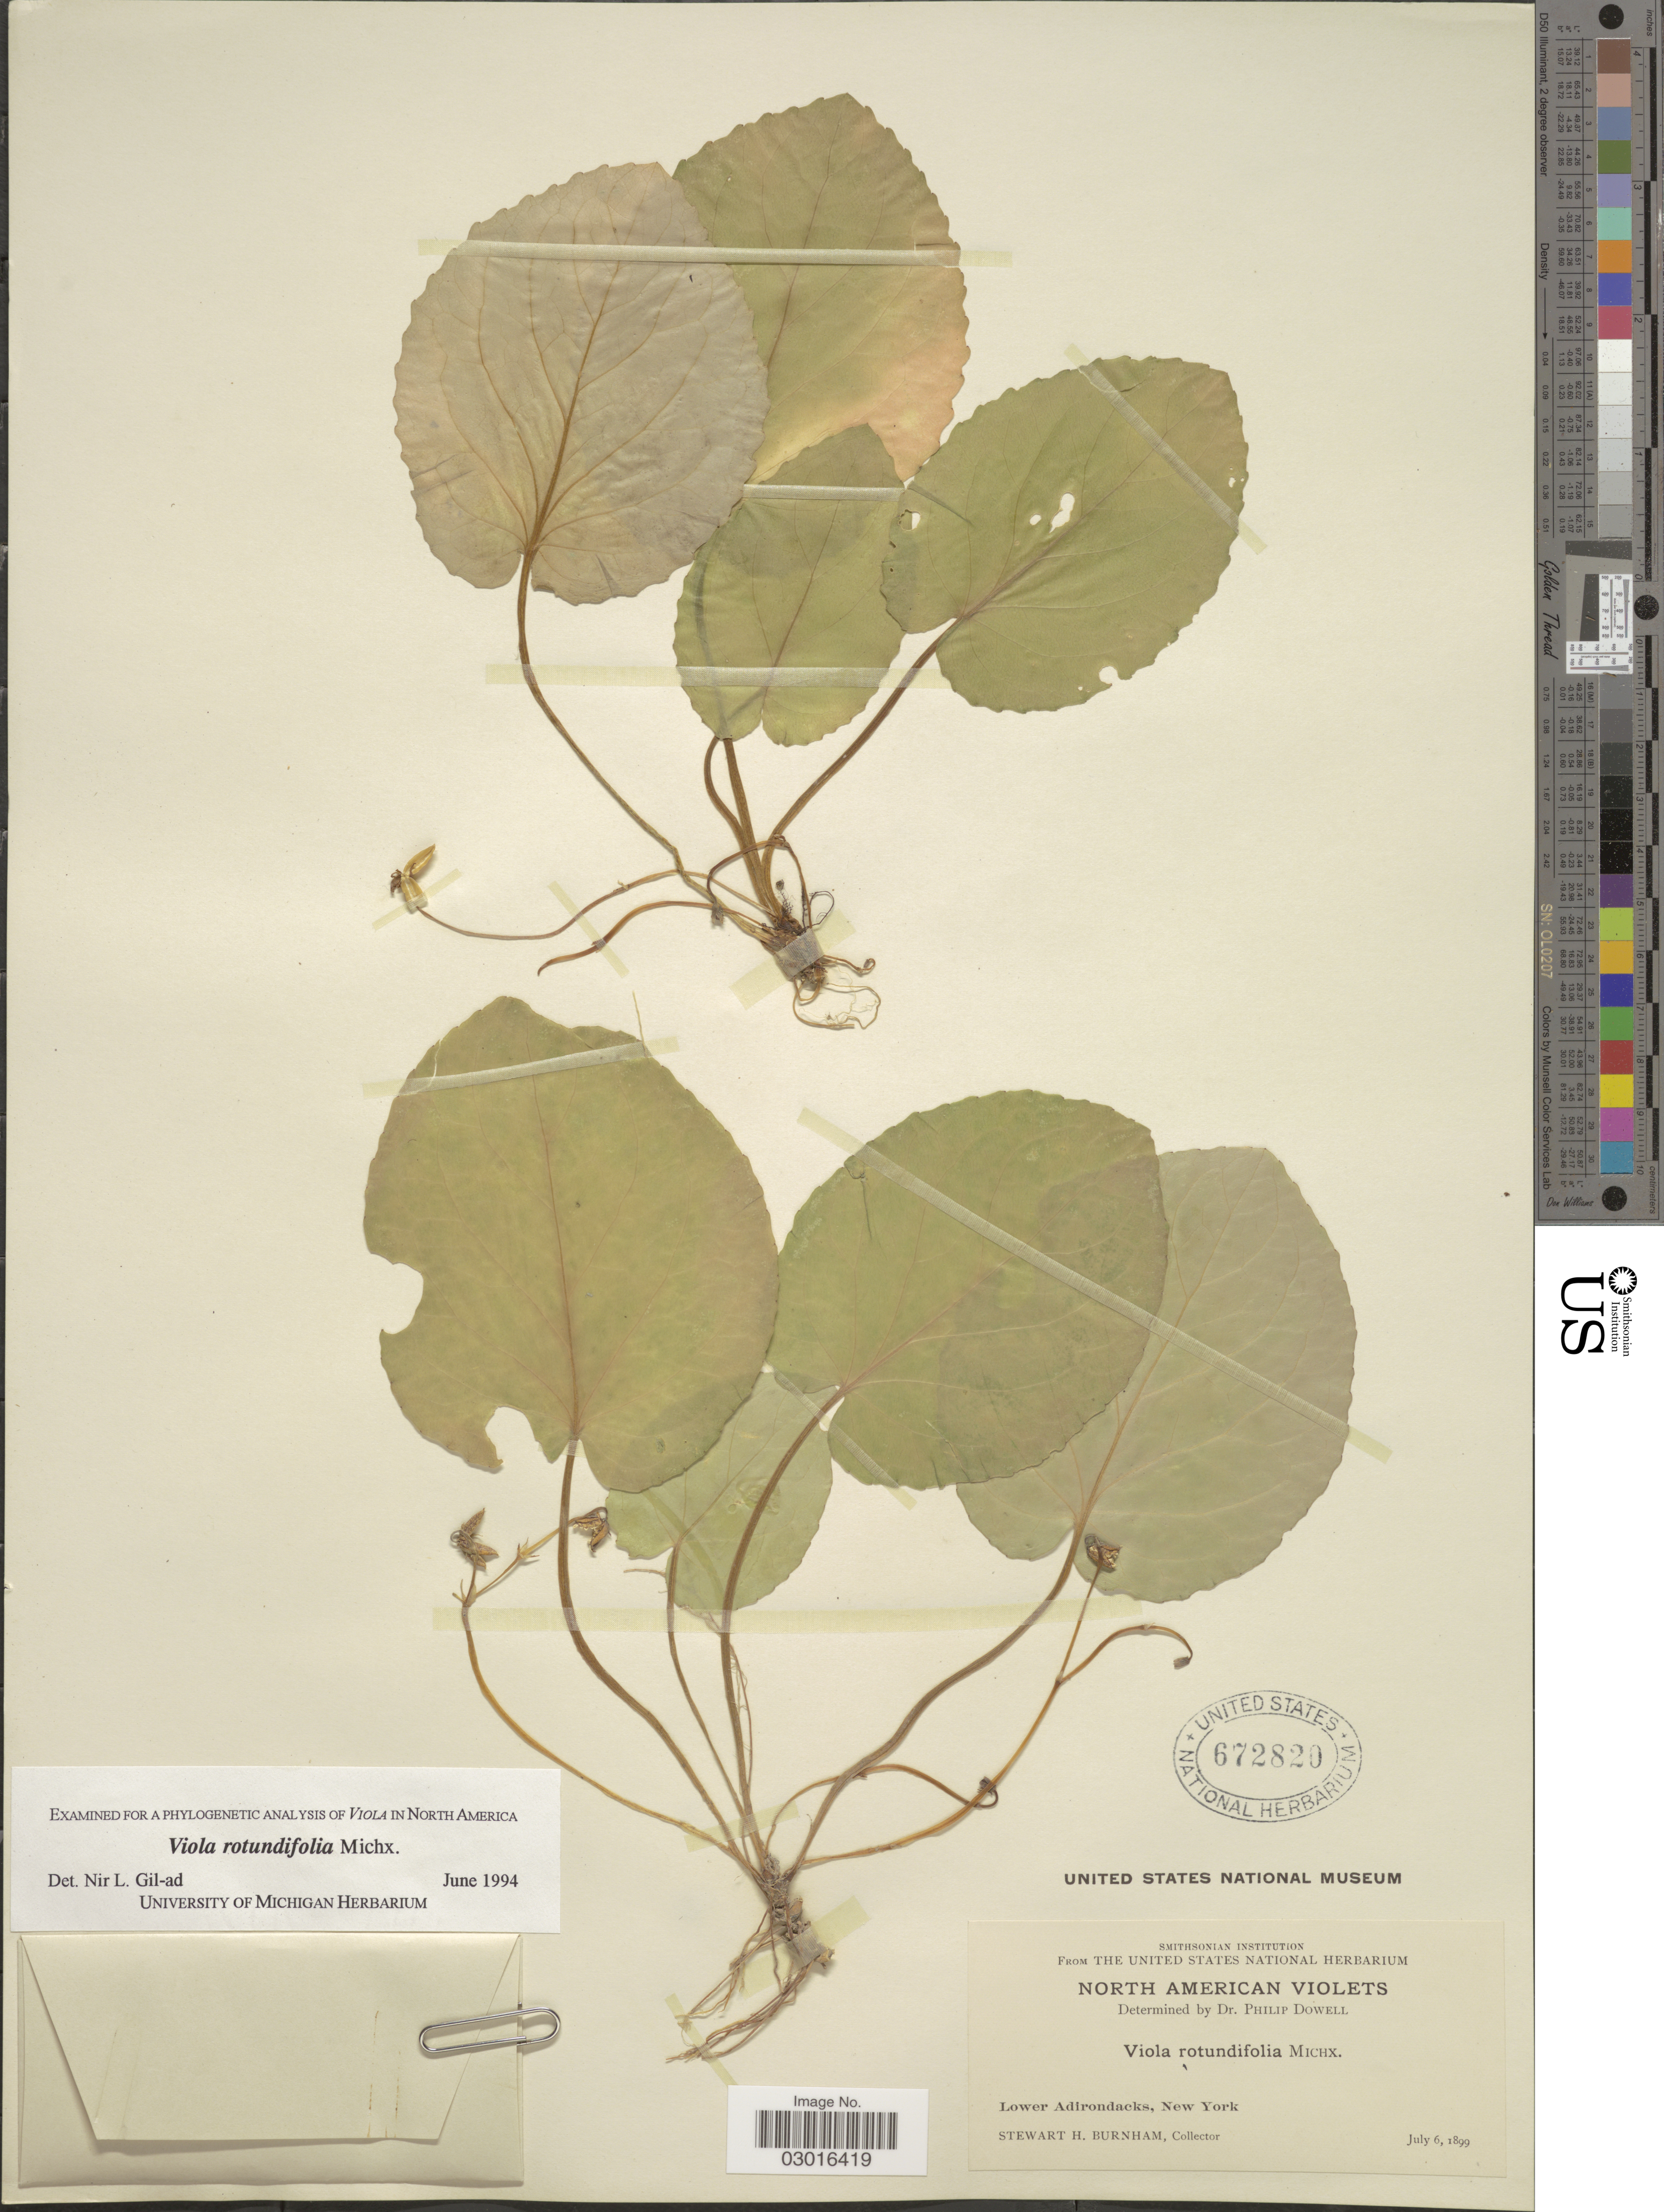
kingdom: Plantae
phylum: Tracheophyta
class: Magnoliopsida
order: Malpighiales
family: Violaceae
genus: Viola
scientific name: Viola rotundifolia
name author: Michx.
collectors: S. Burnham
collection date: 1899-07-06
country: United States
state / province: New York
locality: Lower Adirondacks.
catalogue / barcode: US 672820